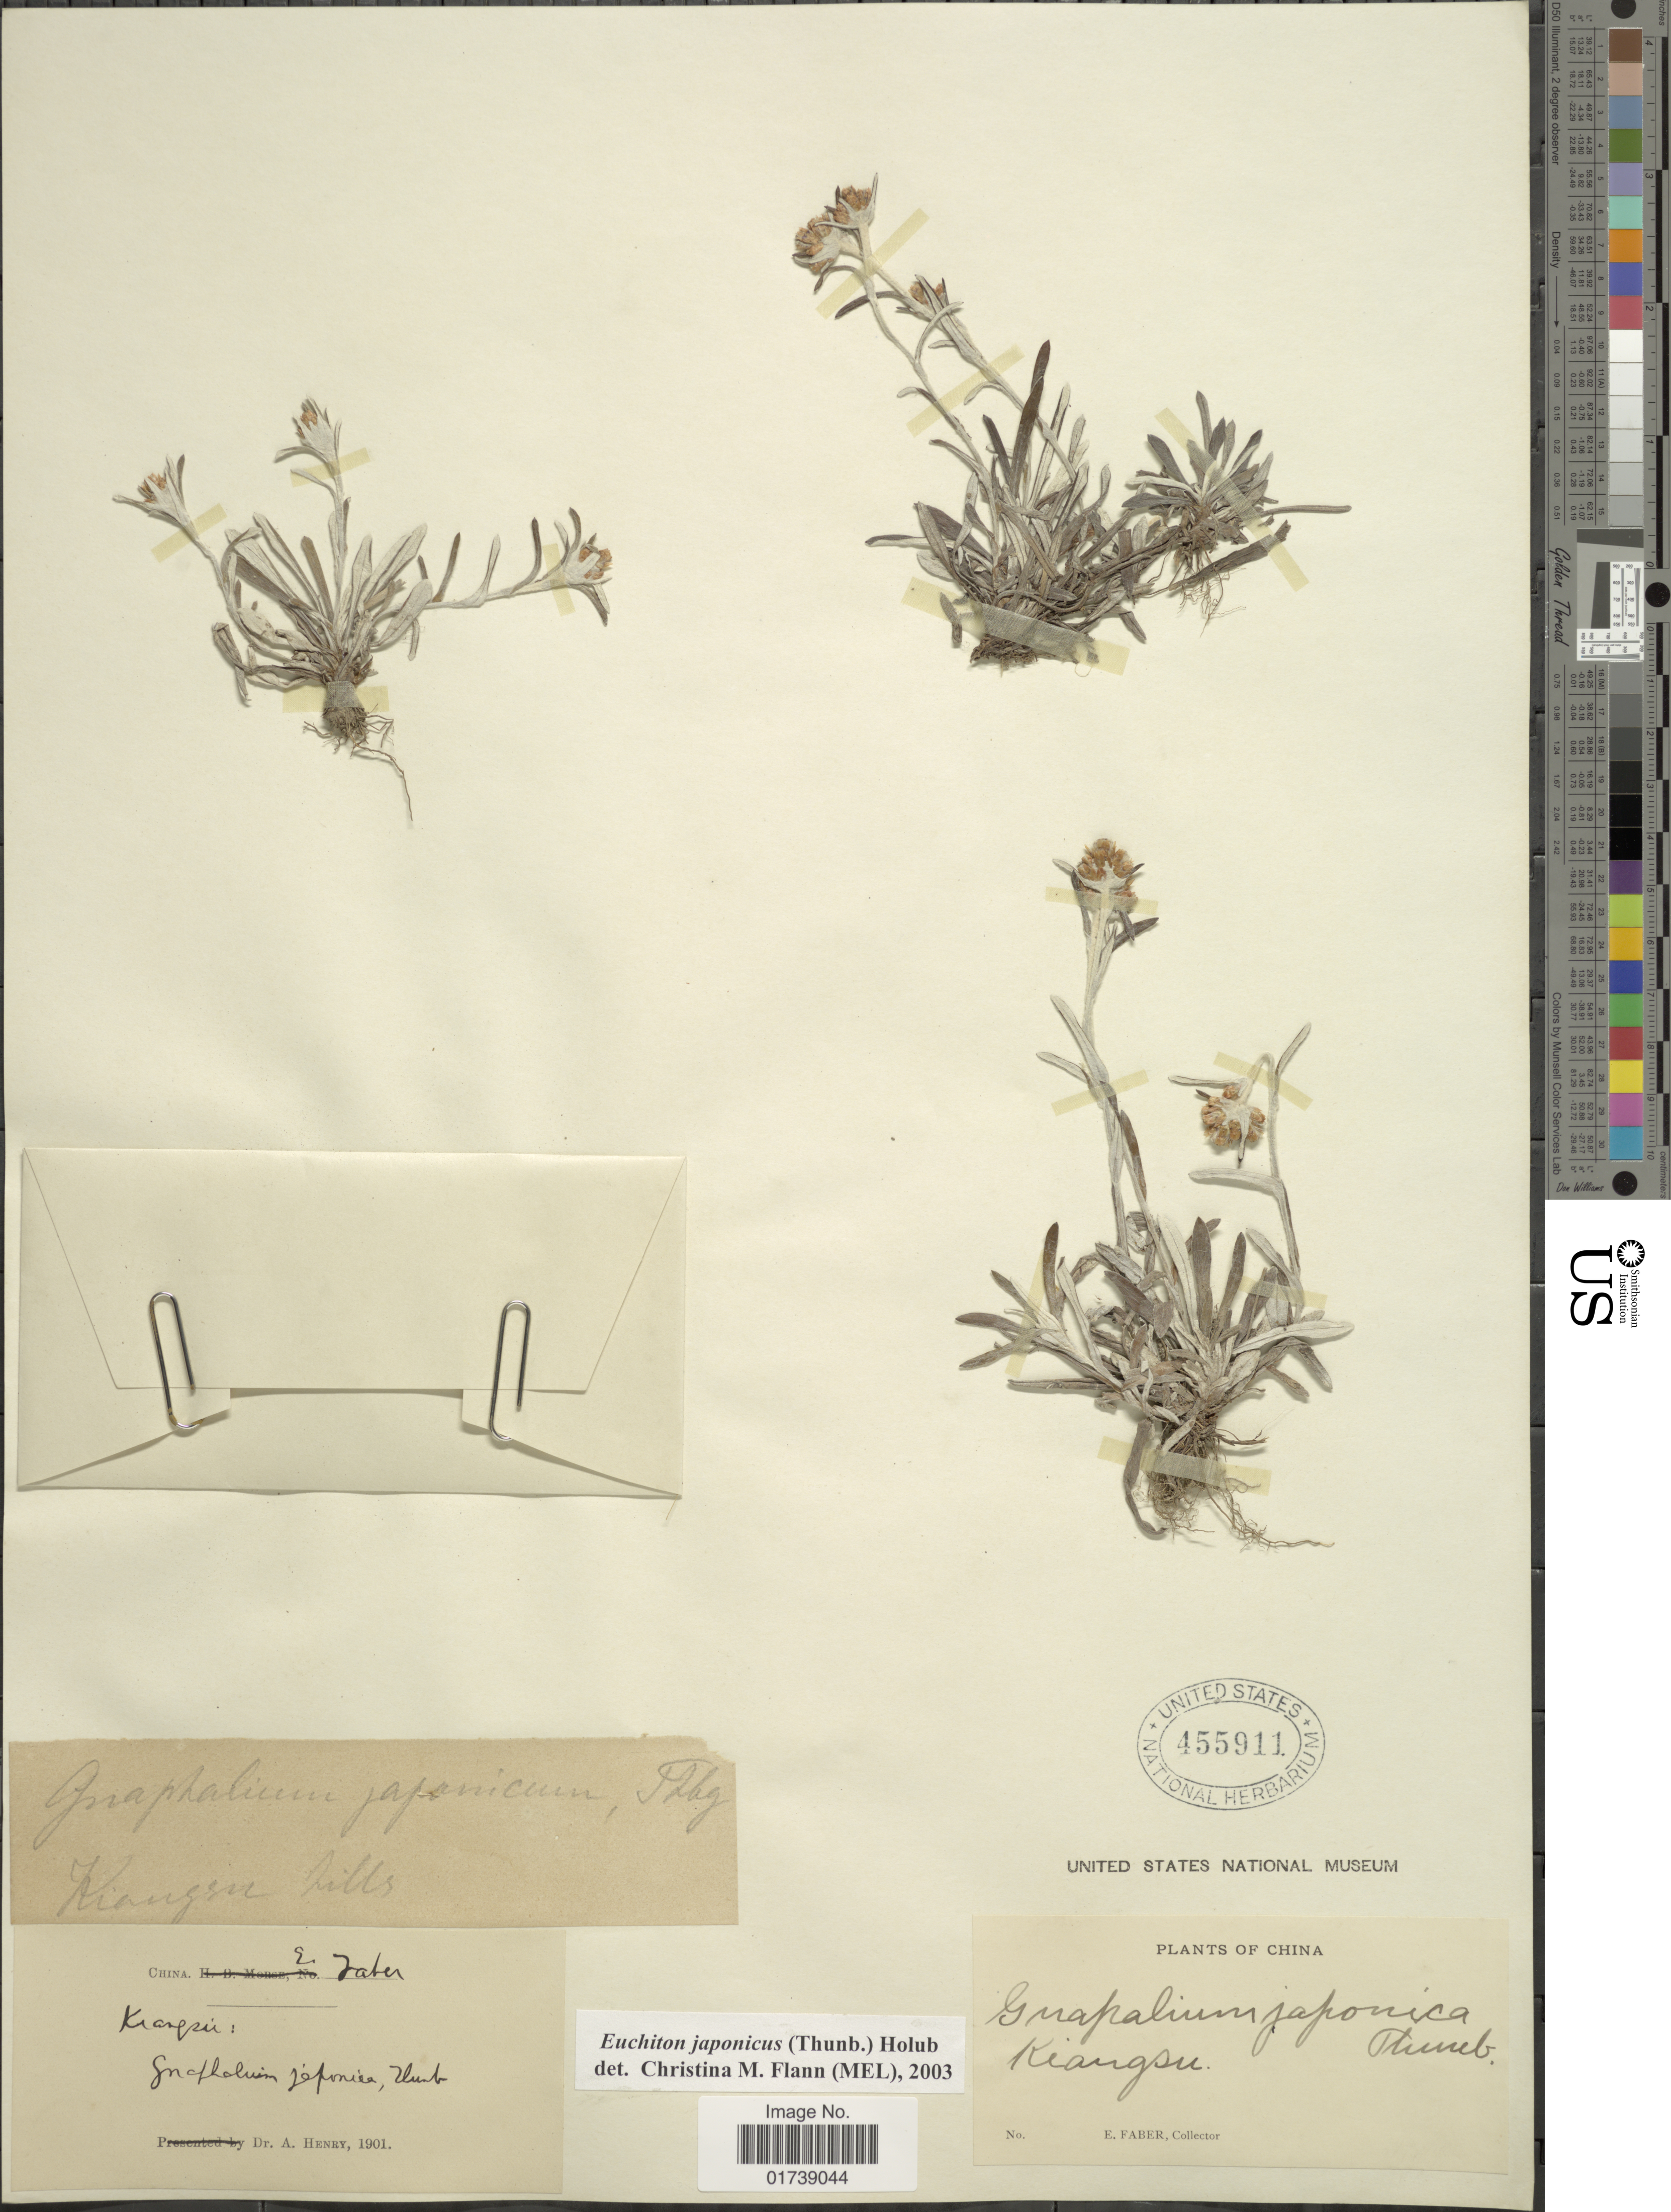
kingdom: Plantae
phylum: Tracheophyta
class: Magnoliopsida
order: Asterales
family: Asteraceae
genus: Euchiton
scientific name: Euchiton japonicus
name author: (Thunb.) Anderb.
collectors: E. Faber & A. Henry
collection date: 1901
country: China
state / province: Jiangsu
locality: Kiangsu Hills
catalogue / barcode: US 455911